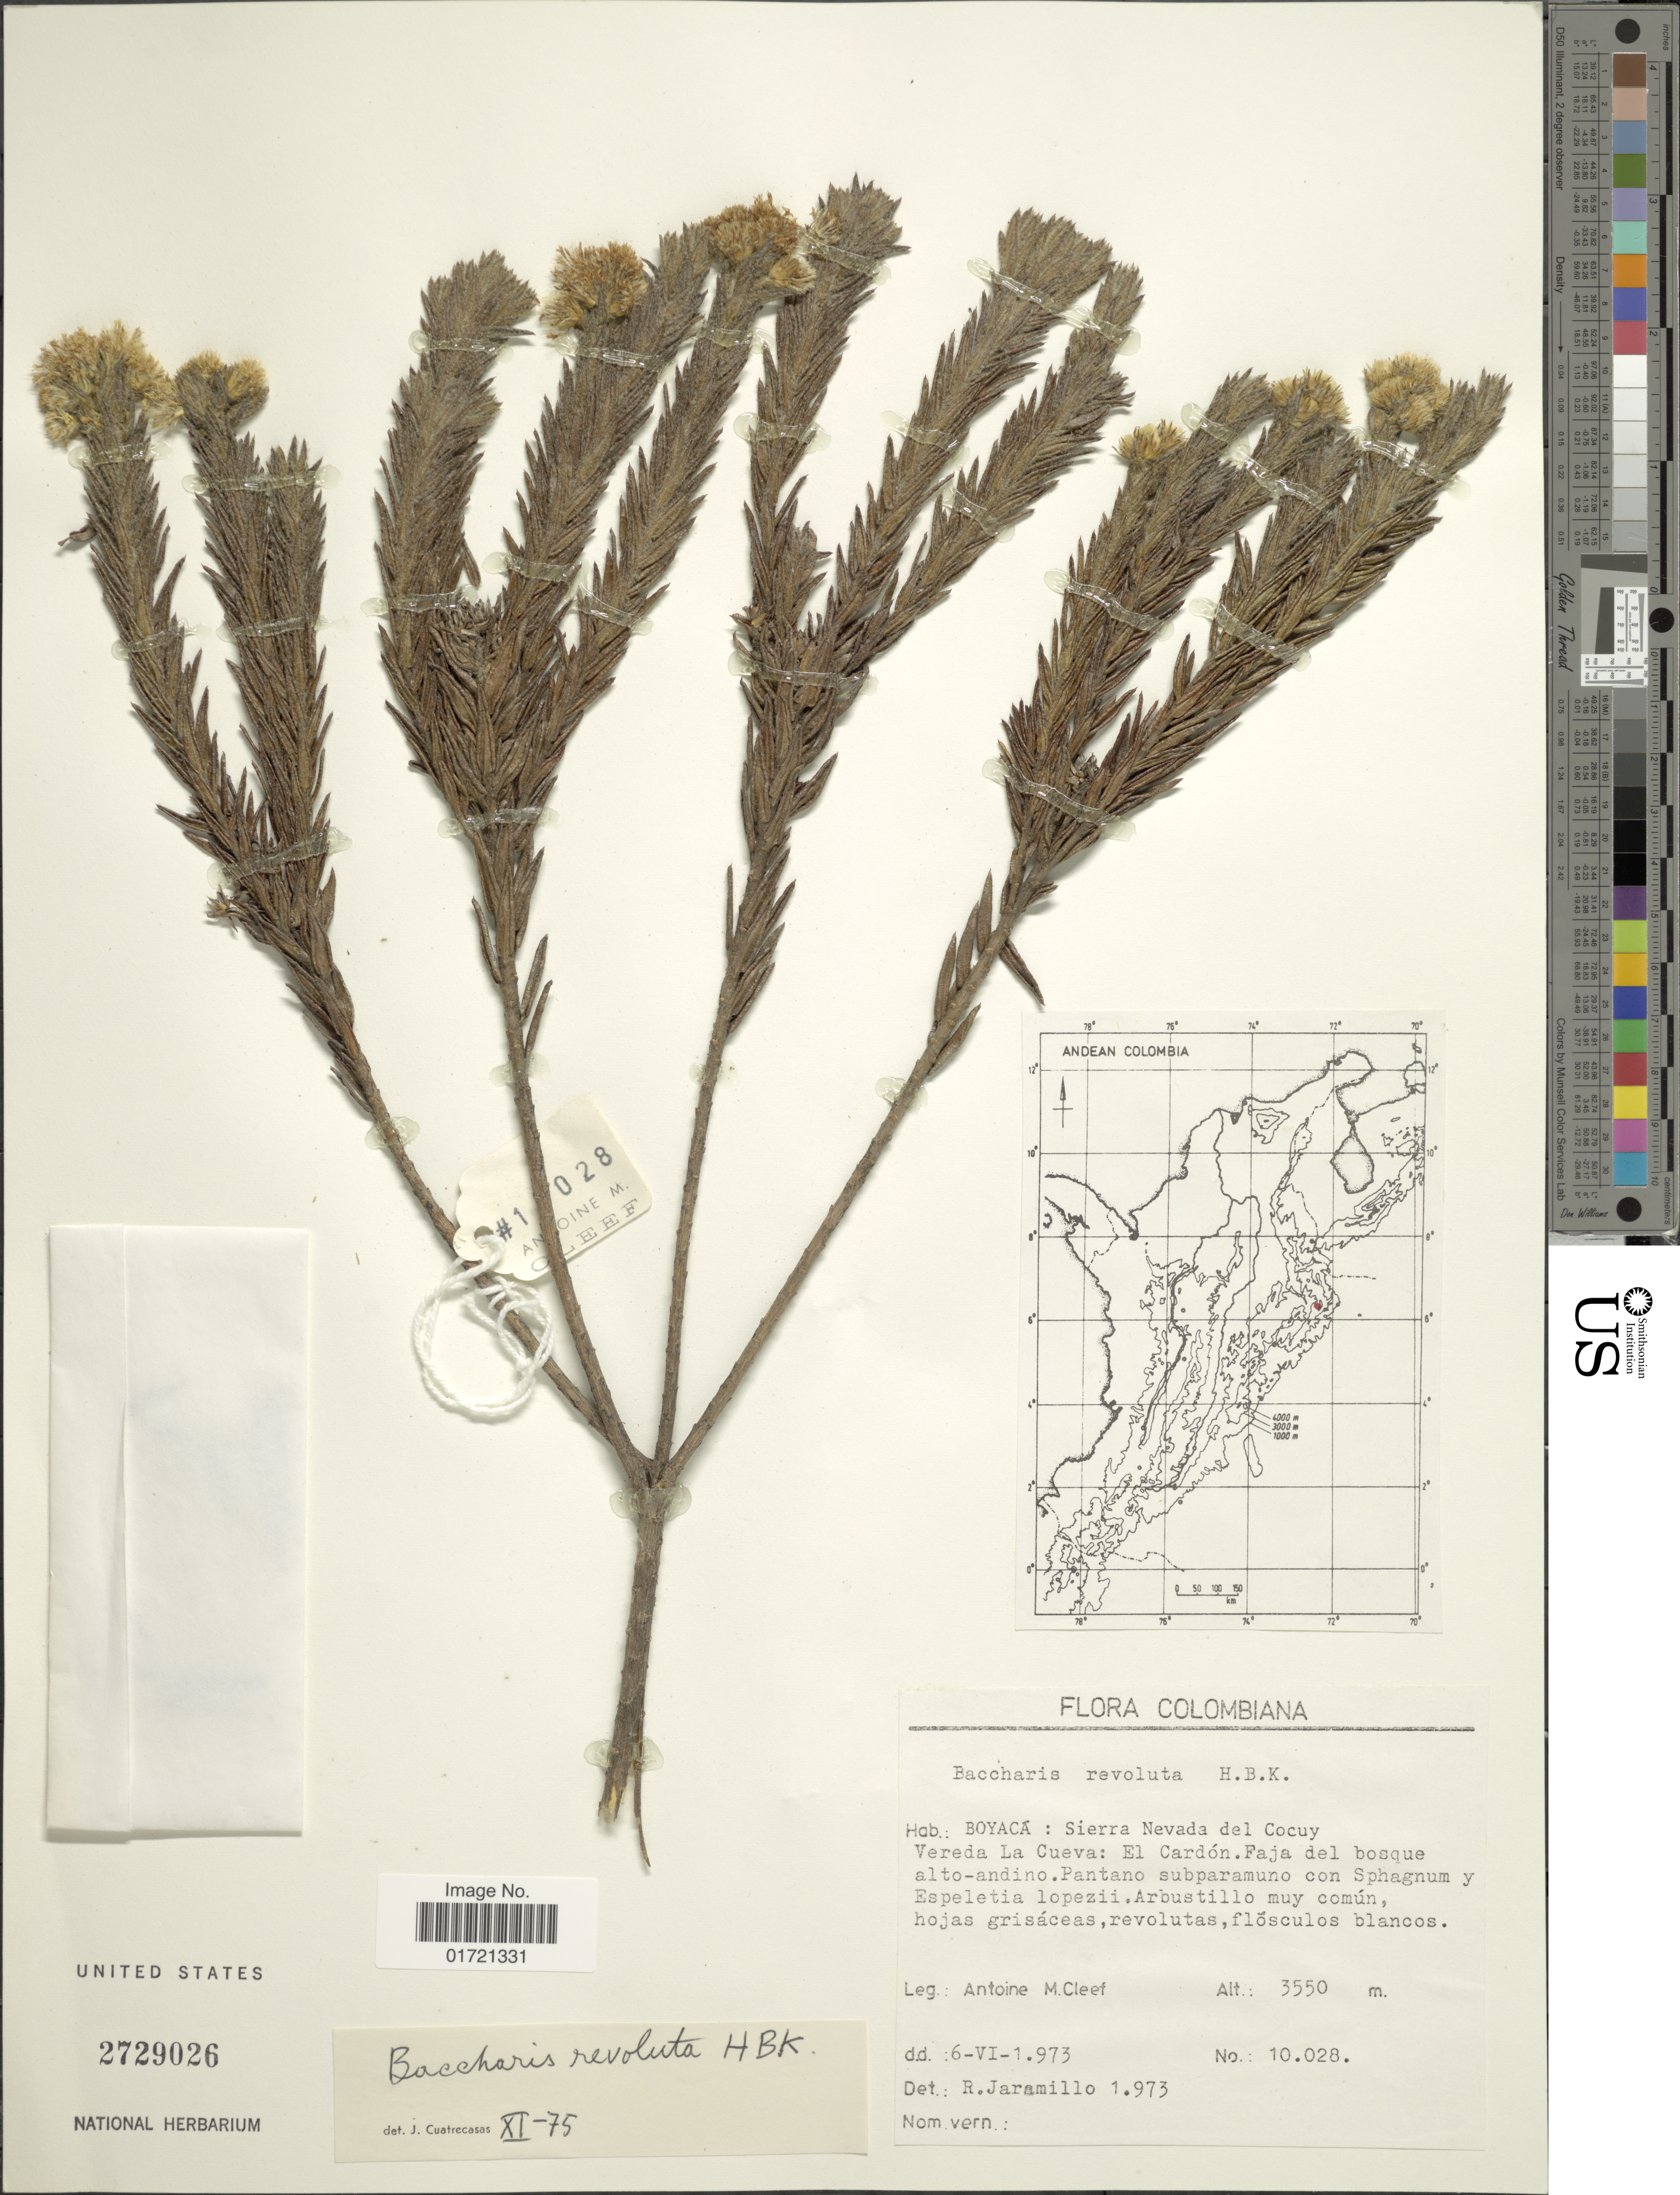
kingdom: Plantae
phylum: Tracheophyta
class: Magnoliopsida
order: Asterales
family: Asteraceae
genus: Baccharis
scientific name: Baccharis revoluta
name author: Kunth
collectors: A. M. Cleef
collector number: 10028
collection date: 1973-06-06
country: Colombia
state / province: Boyacá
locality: BoyacáL Sierra Nevada del Cocuy. Vereda La Cueva: El Cardón. Faja del bosque alto-andino.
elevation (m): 3550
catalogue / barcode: US 2729026